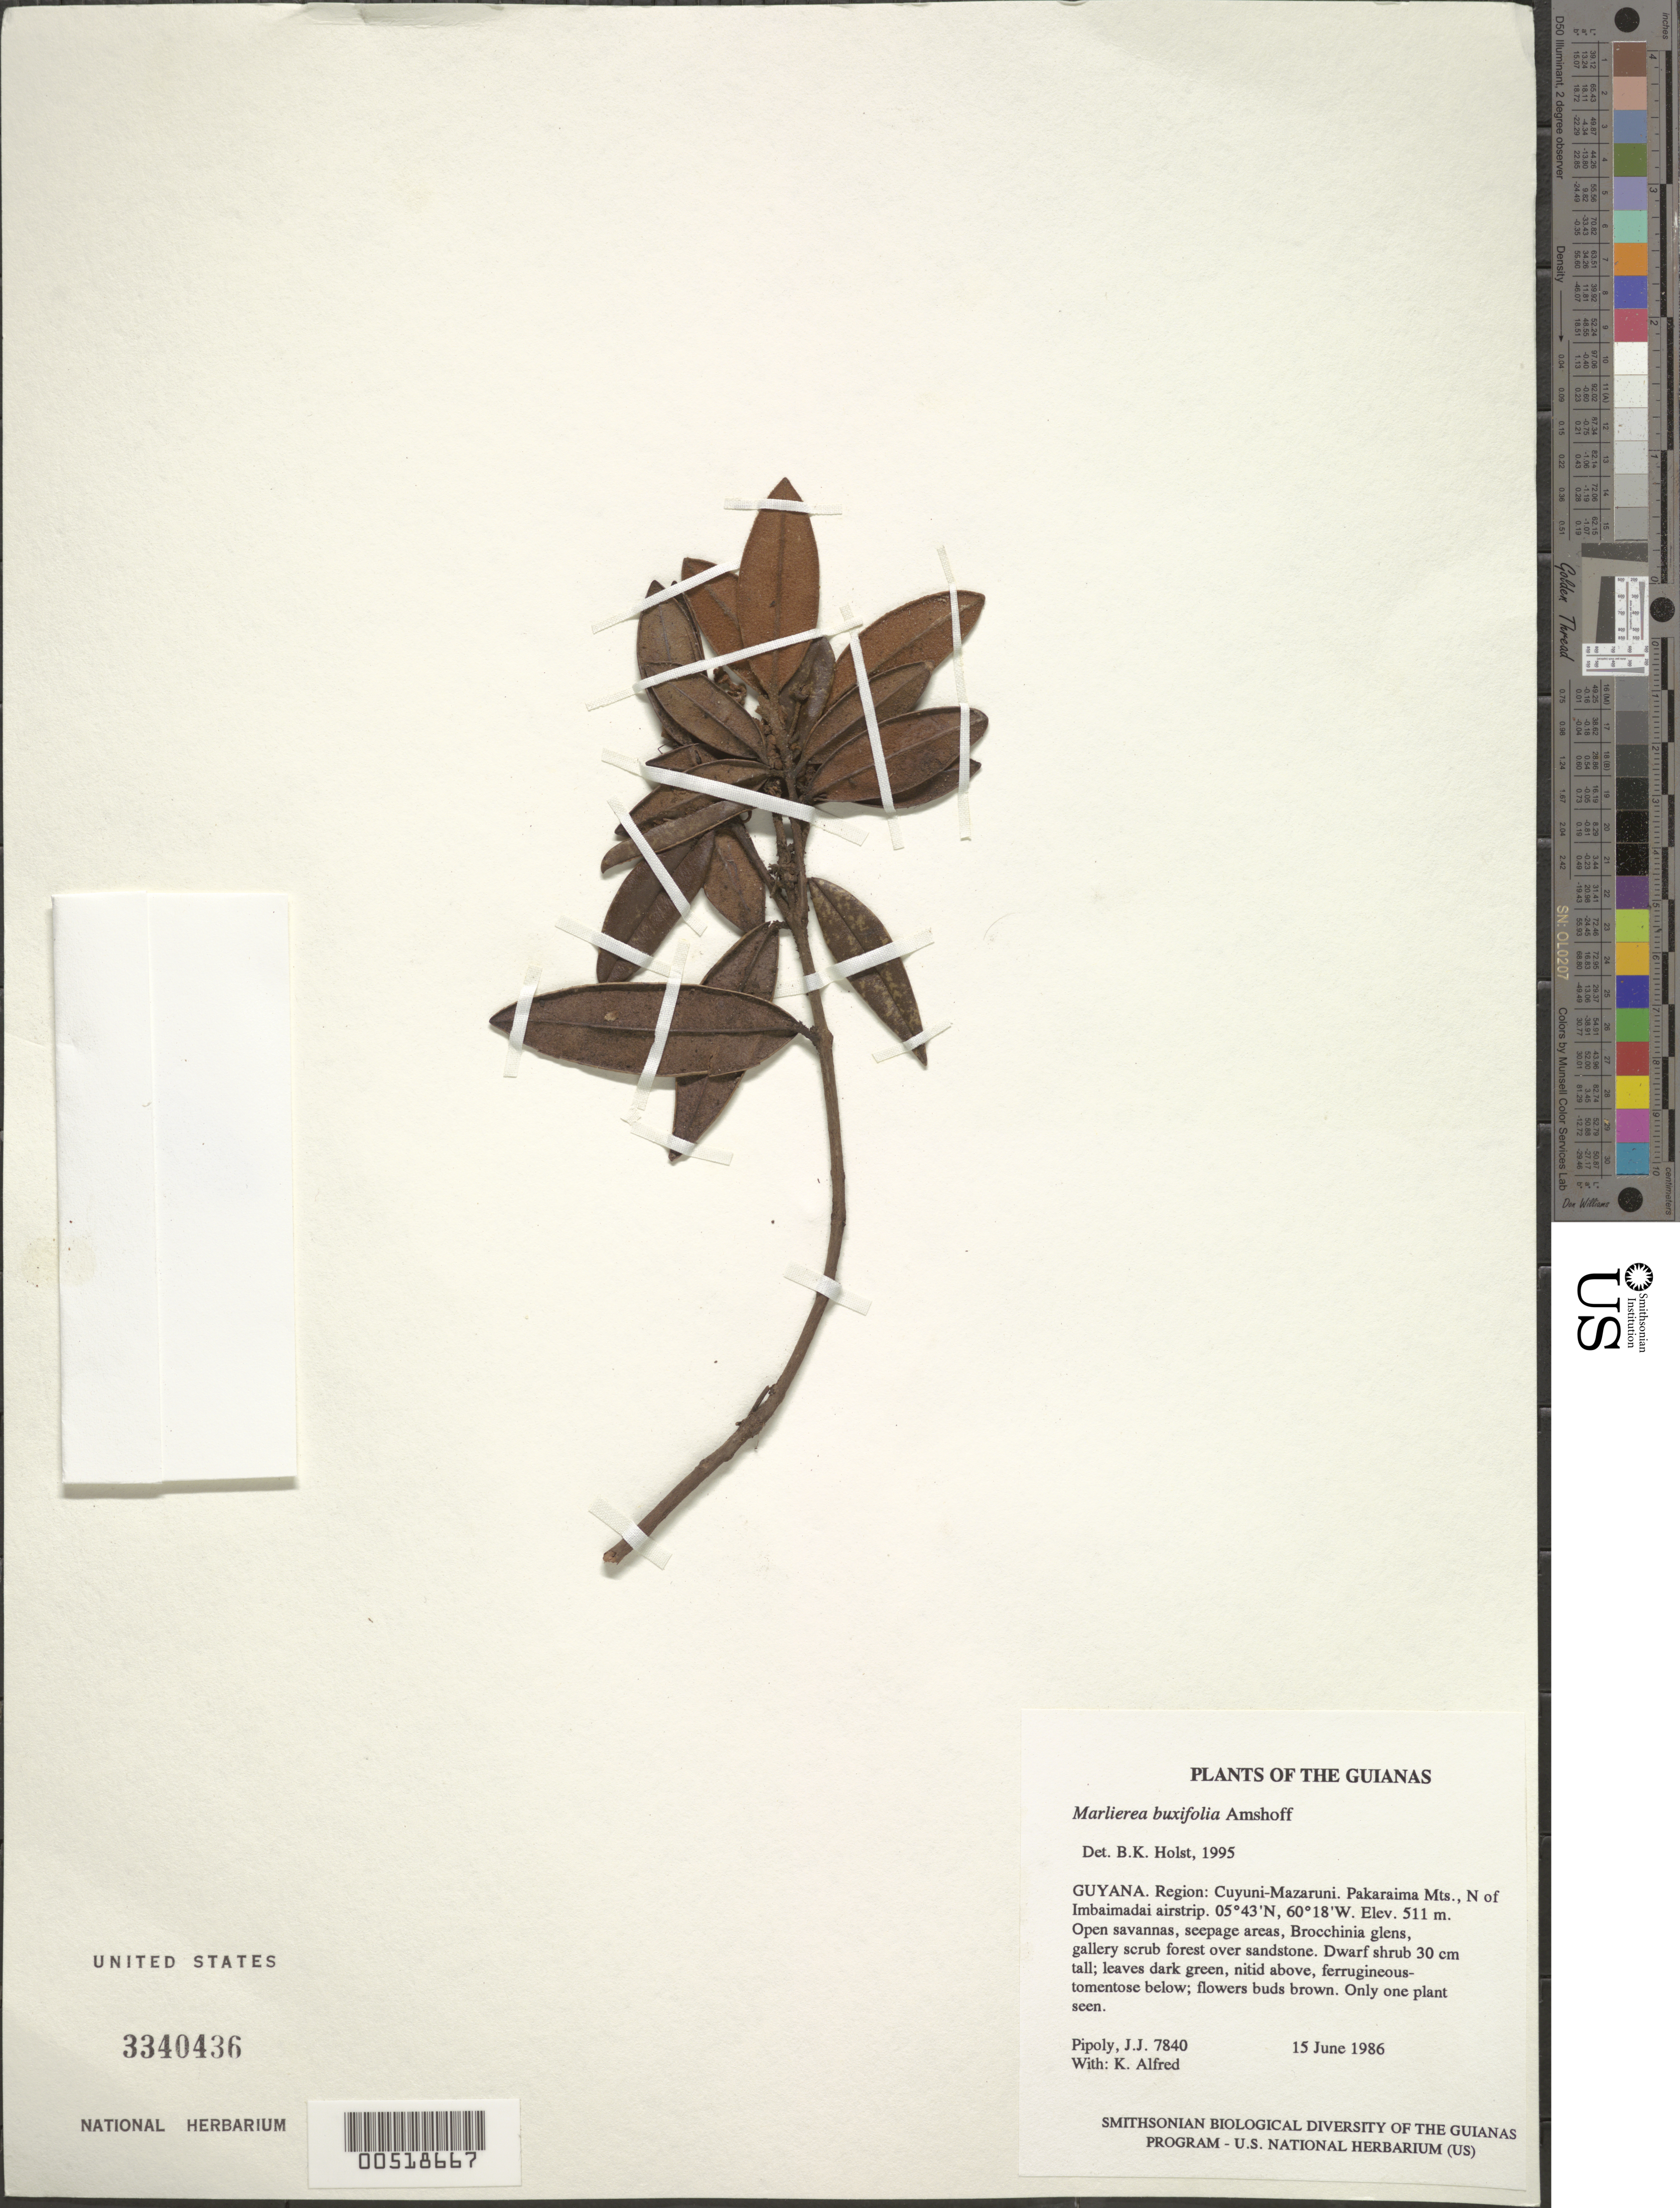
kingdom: Plantae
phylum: Tracheophyta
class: Magnoliopsida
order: Myrtales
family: Myrtaceae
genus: Myrcia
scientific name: Myrcia neobuxifolia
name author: E. Lucas & C.E. Wilson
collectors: J. J. Pipoly & K. Alfred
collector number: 7840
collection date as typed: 15 June 1986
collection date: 1986-06-15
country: Guyana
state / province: Cuyuni-Mazaruni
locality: Pakaraima Mts., N of Imbaimadai airstrip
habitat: Open savannas, seepage areas, Brocchinia glens, gallery scrub forest over sandstone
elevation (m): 511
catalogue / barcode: US 3340436